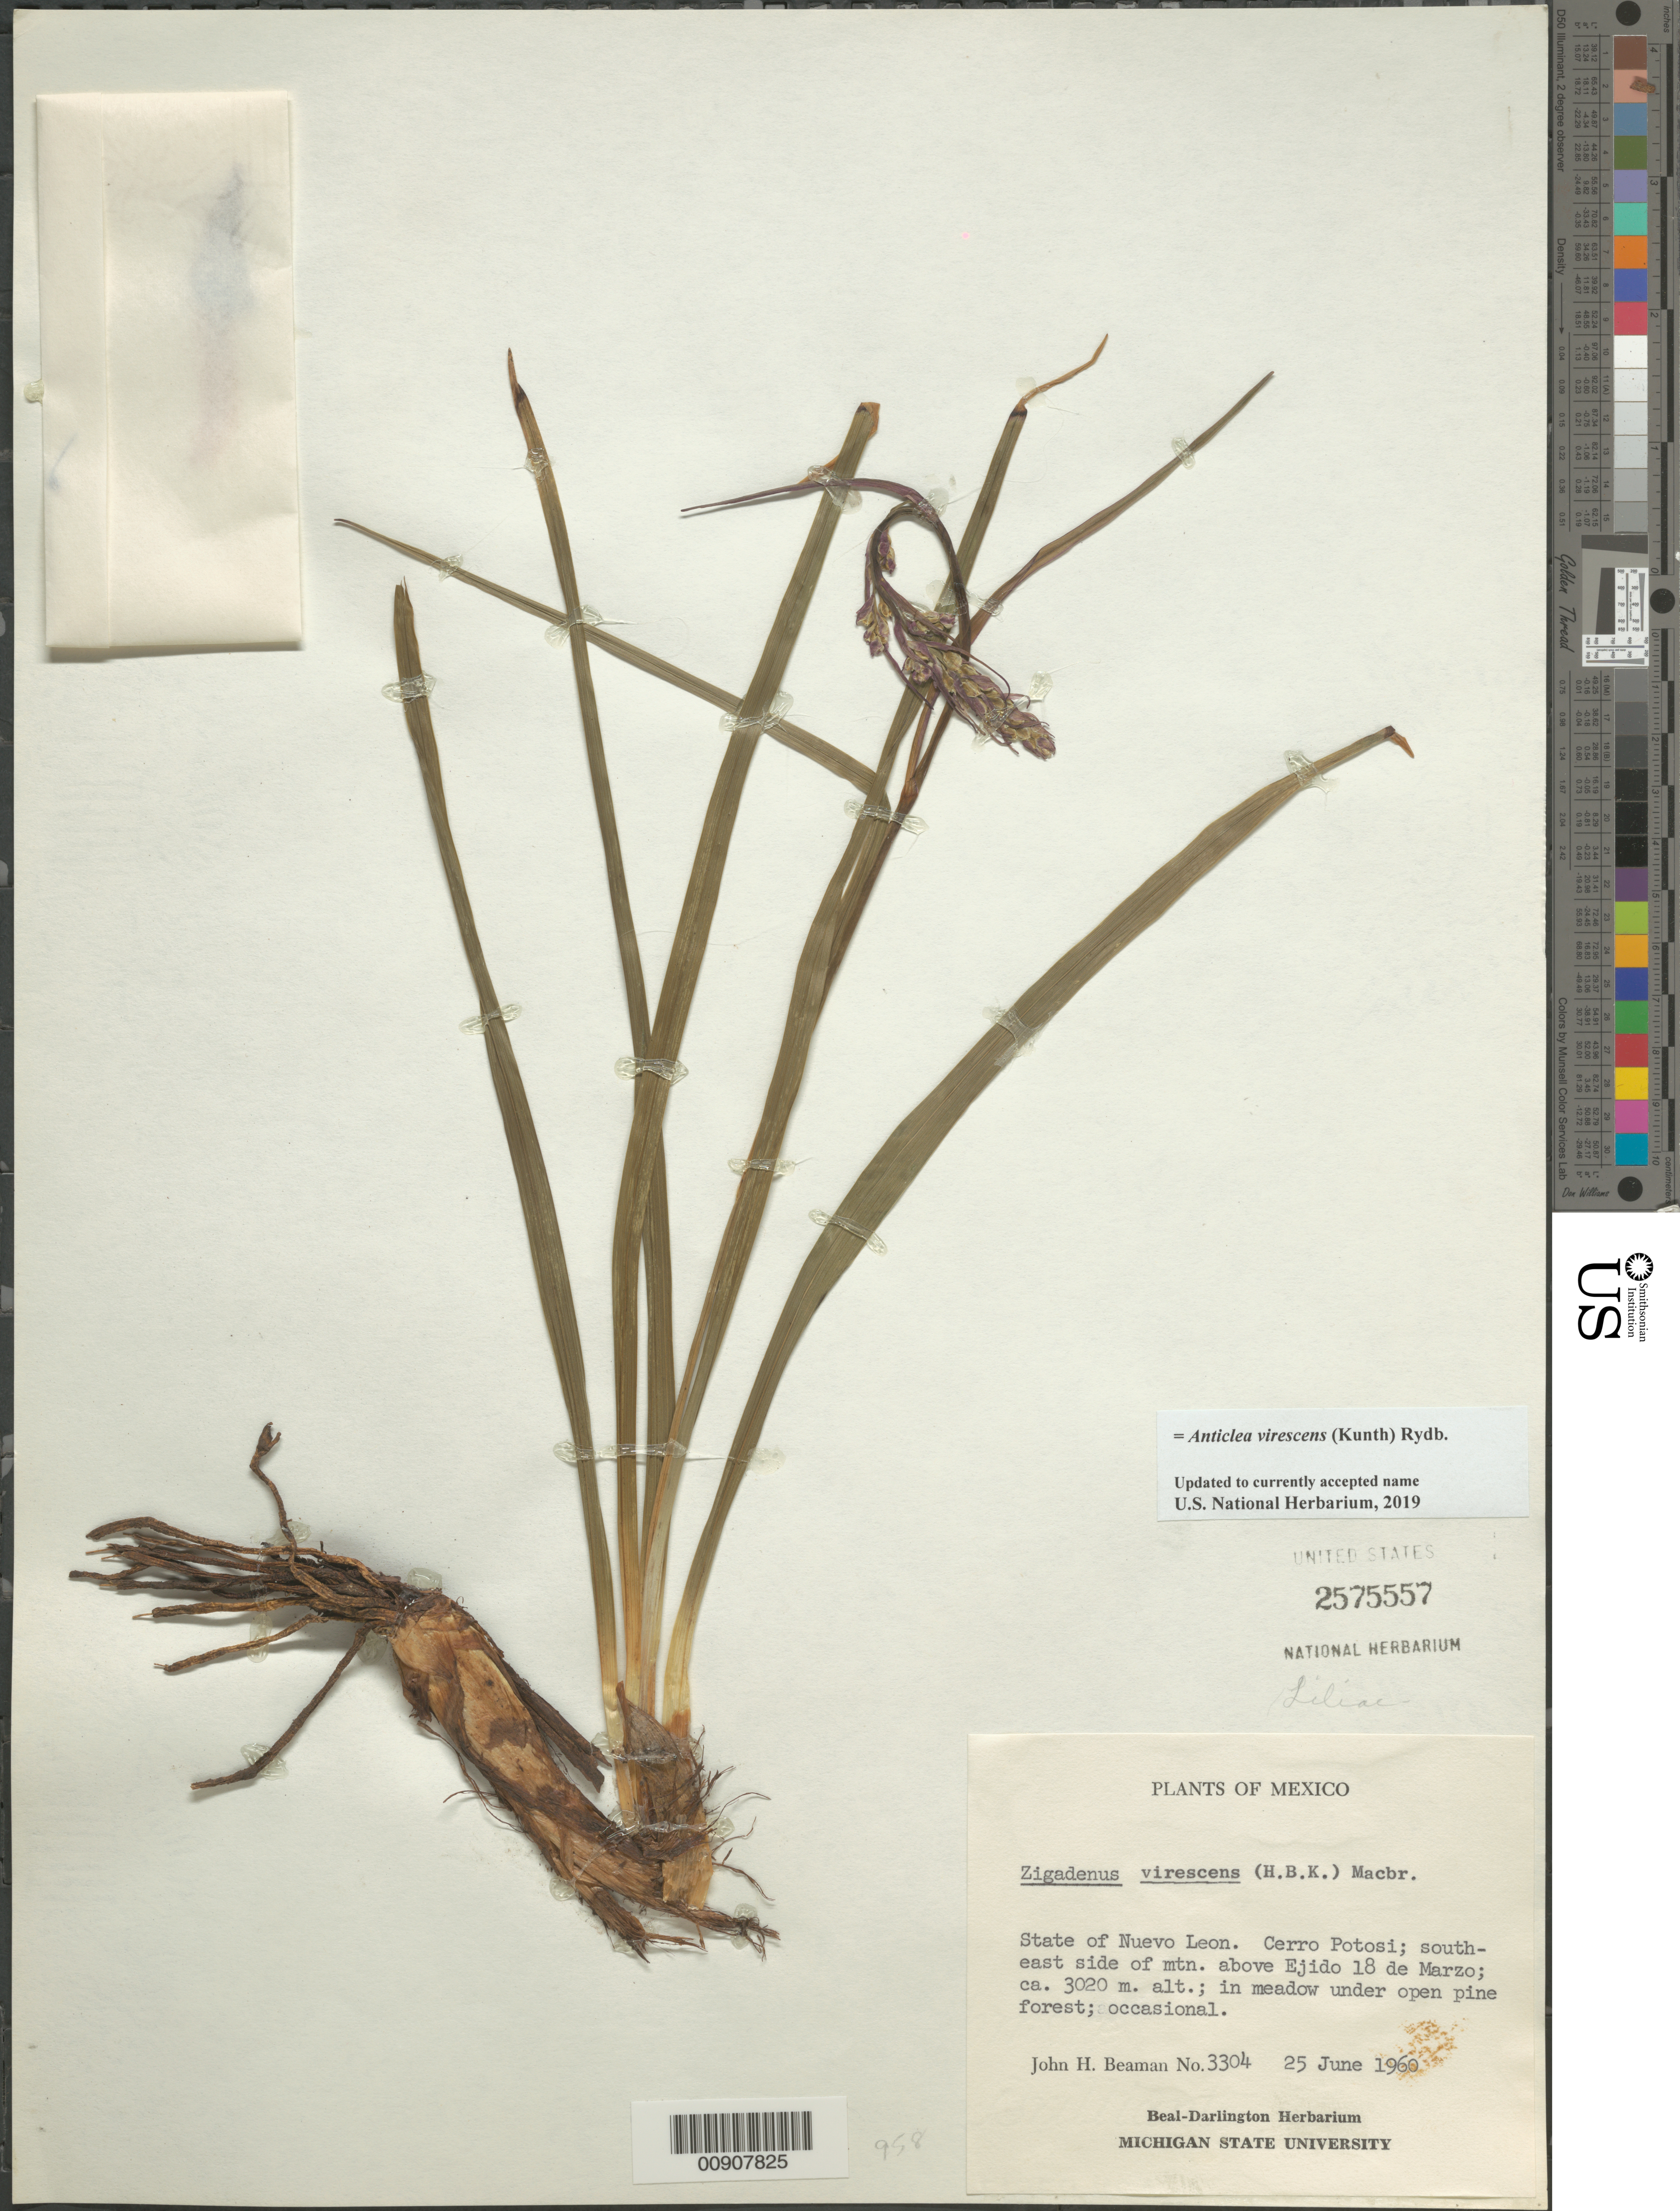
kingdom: Plantae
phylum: Tracheophyta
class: Liliopsida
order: Liliales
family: Melanthiaceae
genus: Anticlea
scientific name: Anticlea virescens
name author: (Kunth) Rydb.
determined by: Strong, Mark T., (BOT), Smithsonian Institution - National Museum of Natural History (UNITED STATES)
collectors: J. H. Beaman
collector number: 3304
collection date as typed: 25 Jun 1960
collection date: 1960-06-25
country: Mexico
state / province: Nuevo León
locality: State of Nuevo León. Cerro Potosí; southeast side of mtn. above ejido 18 de Marzo.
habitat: In meadow under open pine forest.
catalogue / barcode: US 2575557